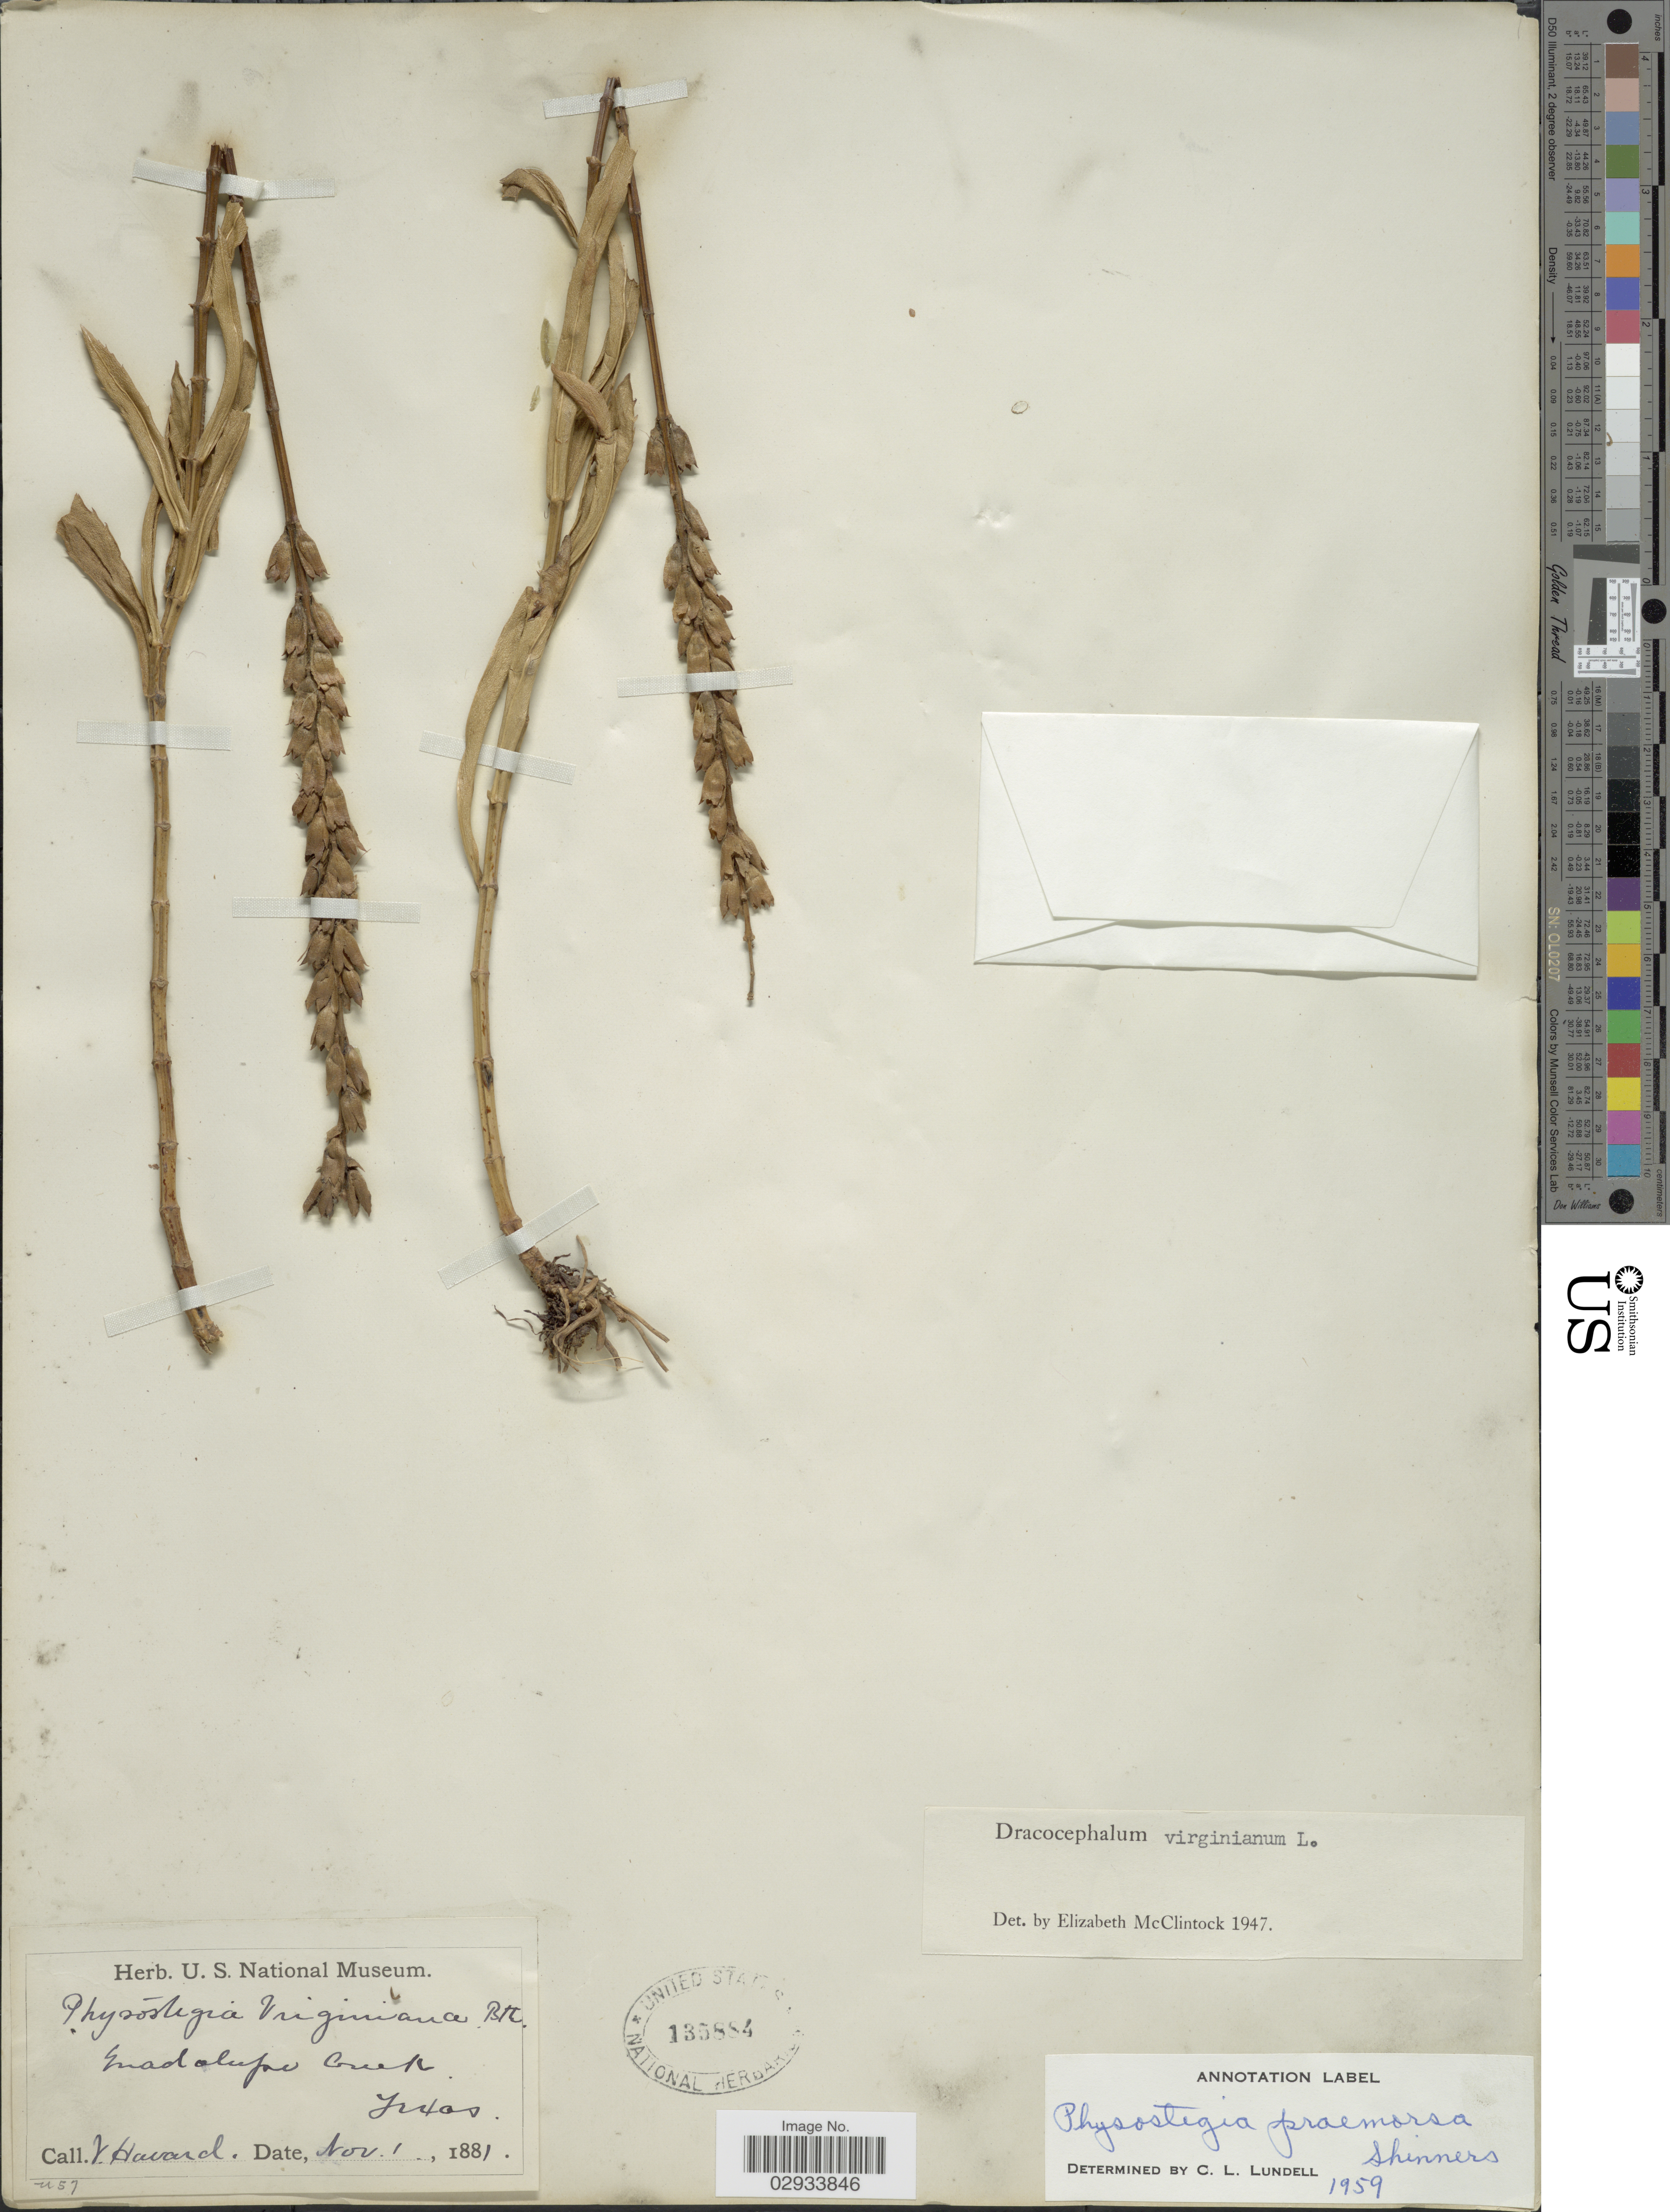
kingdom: Plantae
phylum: Tracheophyta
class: Magnoliopsida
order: Lamiales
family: Lamiaceae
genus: Physostegia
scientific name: Physostegia praemorsa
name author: Shinners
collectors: V. Havard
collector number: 57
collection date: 1881-11-01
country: United States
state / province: Texas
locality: Guadalupe Creek.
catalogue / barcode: US 135884